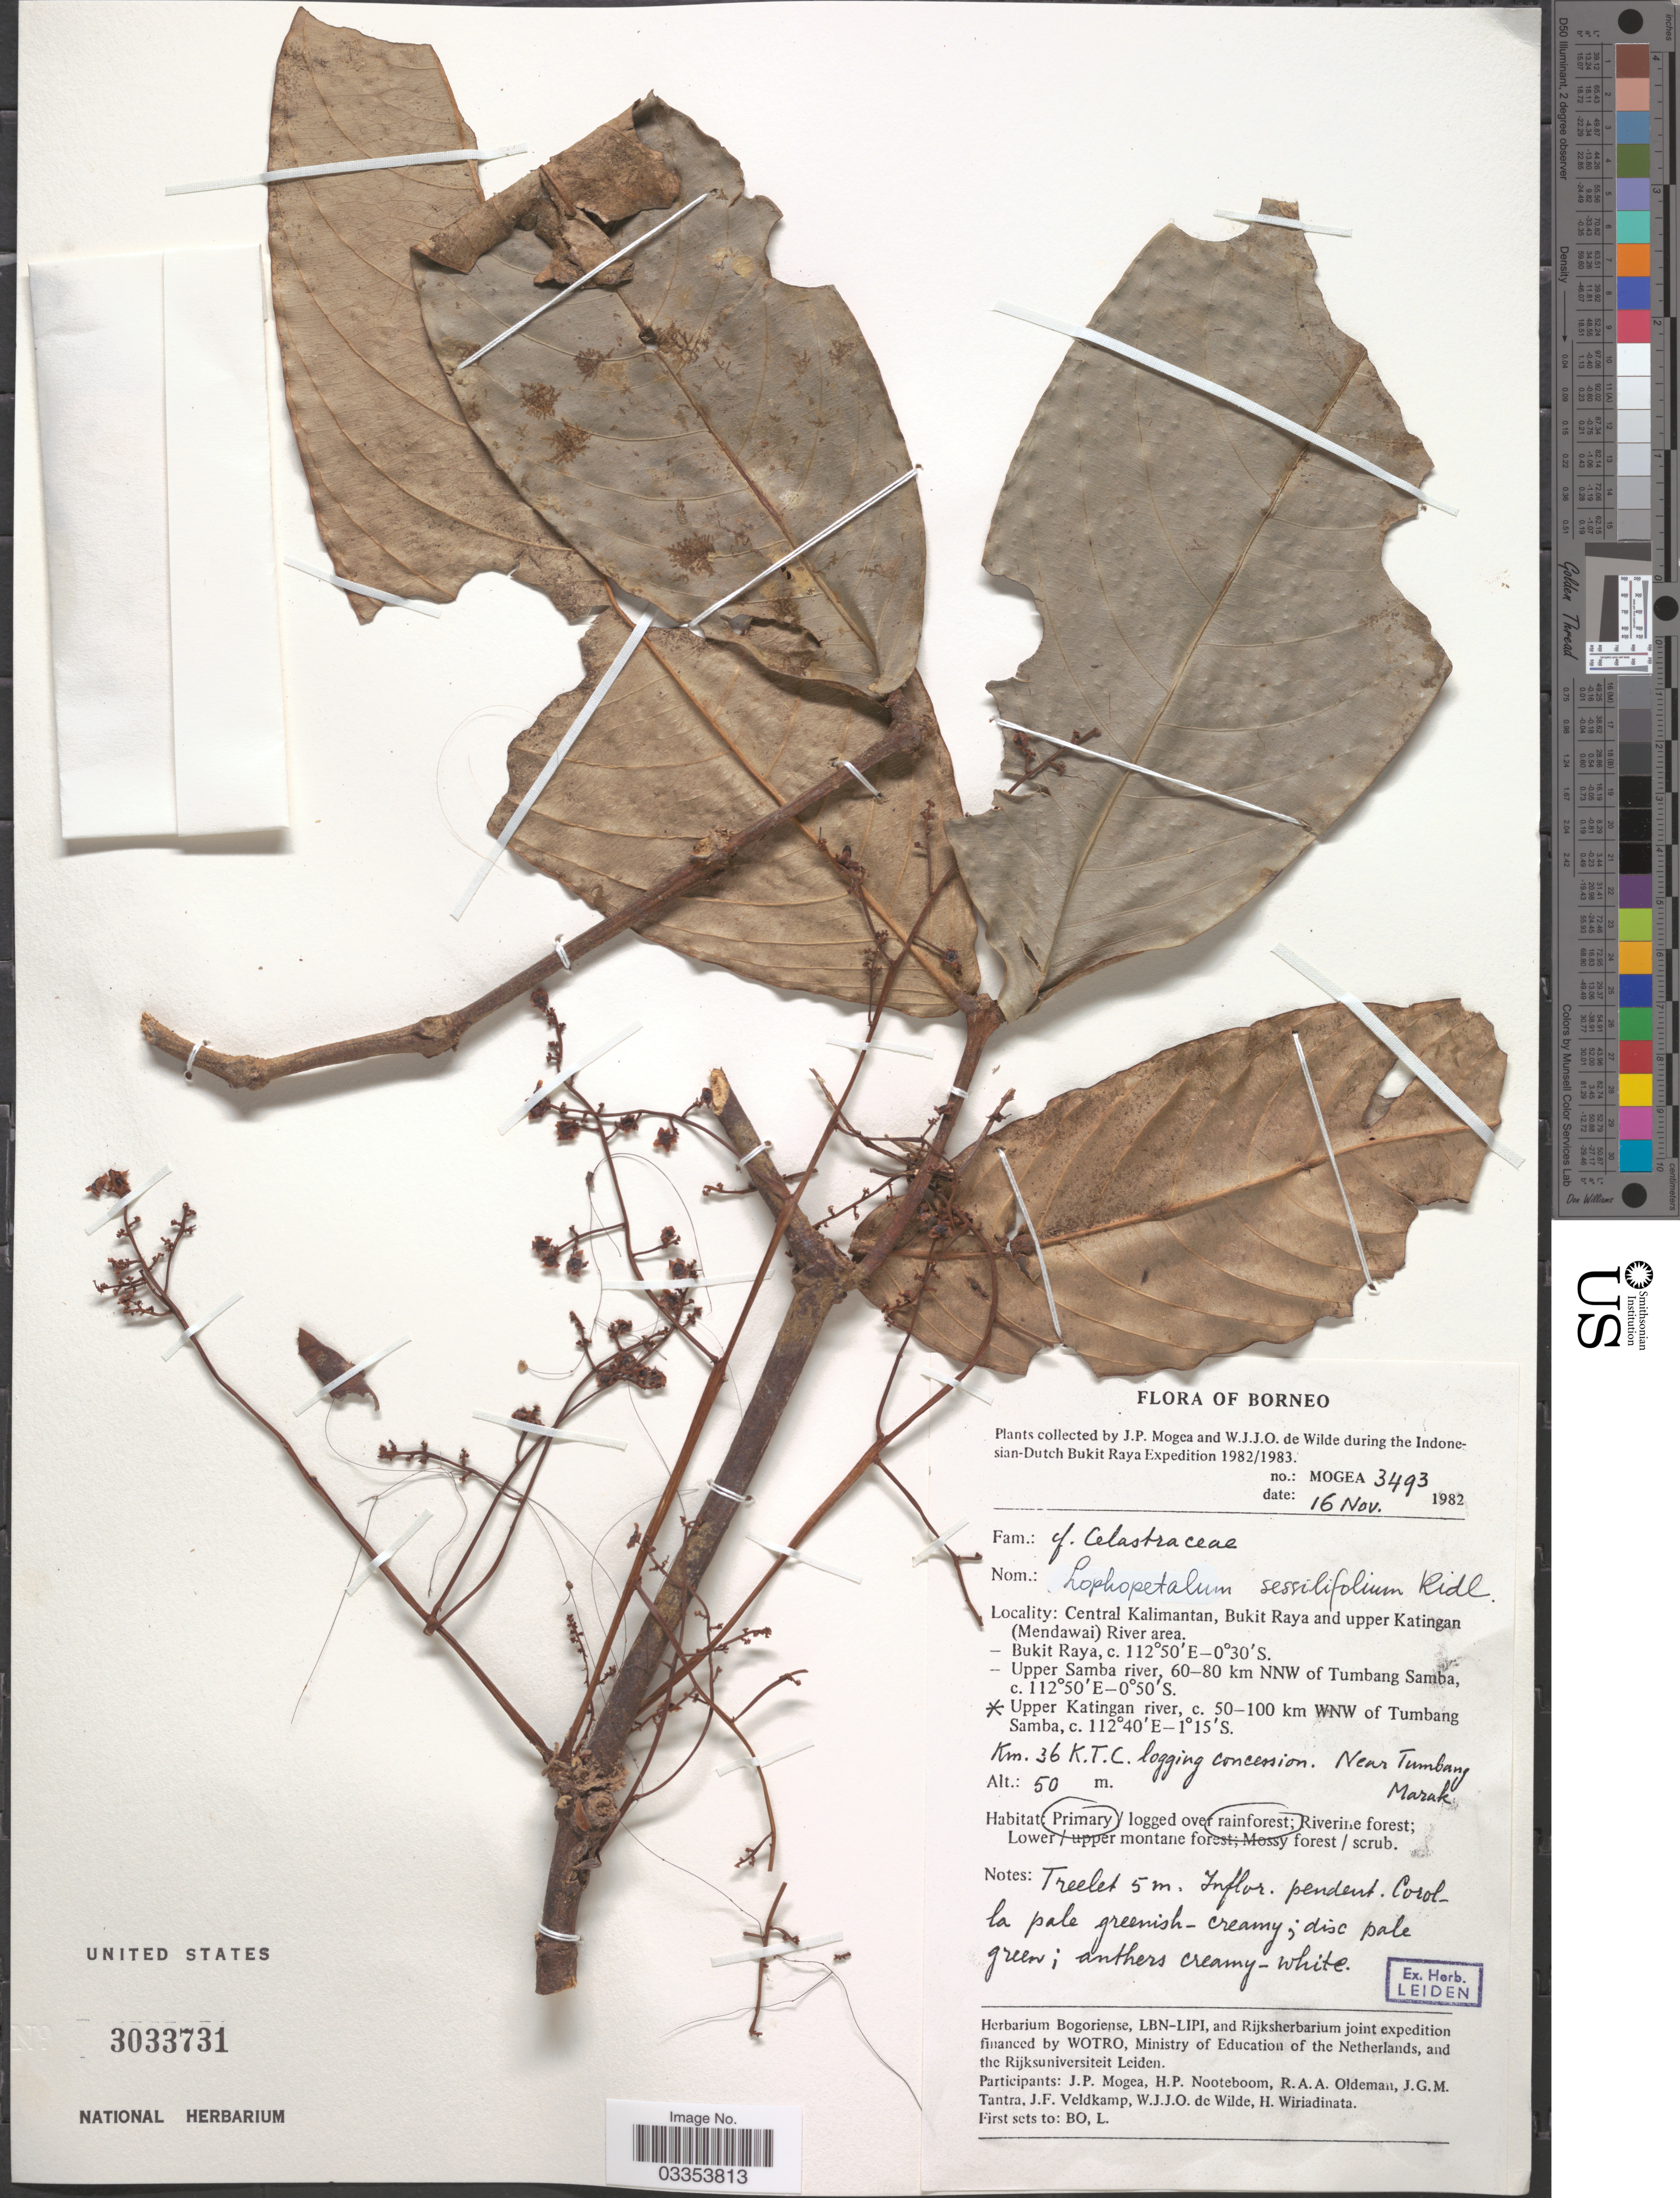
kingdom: Plantae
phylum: Tracheophyta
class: Magnoliopsida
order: Celastrales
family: Celastraceae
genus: Lophopetalum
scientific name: Lophopetalum sessilifolium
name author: Ridl.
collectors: J. Mogea & W. J. de Wilde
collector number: MOGEA 3493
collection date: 1982-11-16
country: Indonesia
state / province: Kalimantan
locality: Borneo. Central Kalimantan, Bukit Raya and upper Katingan (Mendawai) River area. Upper Katingan river, c. 50-100 km WNW of Tumbang Samba. Km. 36 K.T.C. logging concession. Near Tumbang Marak.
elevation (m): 50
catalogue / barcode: US 3033731